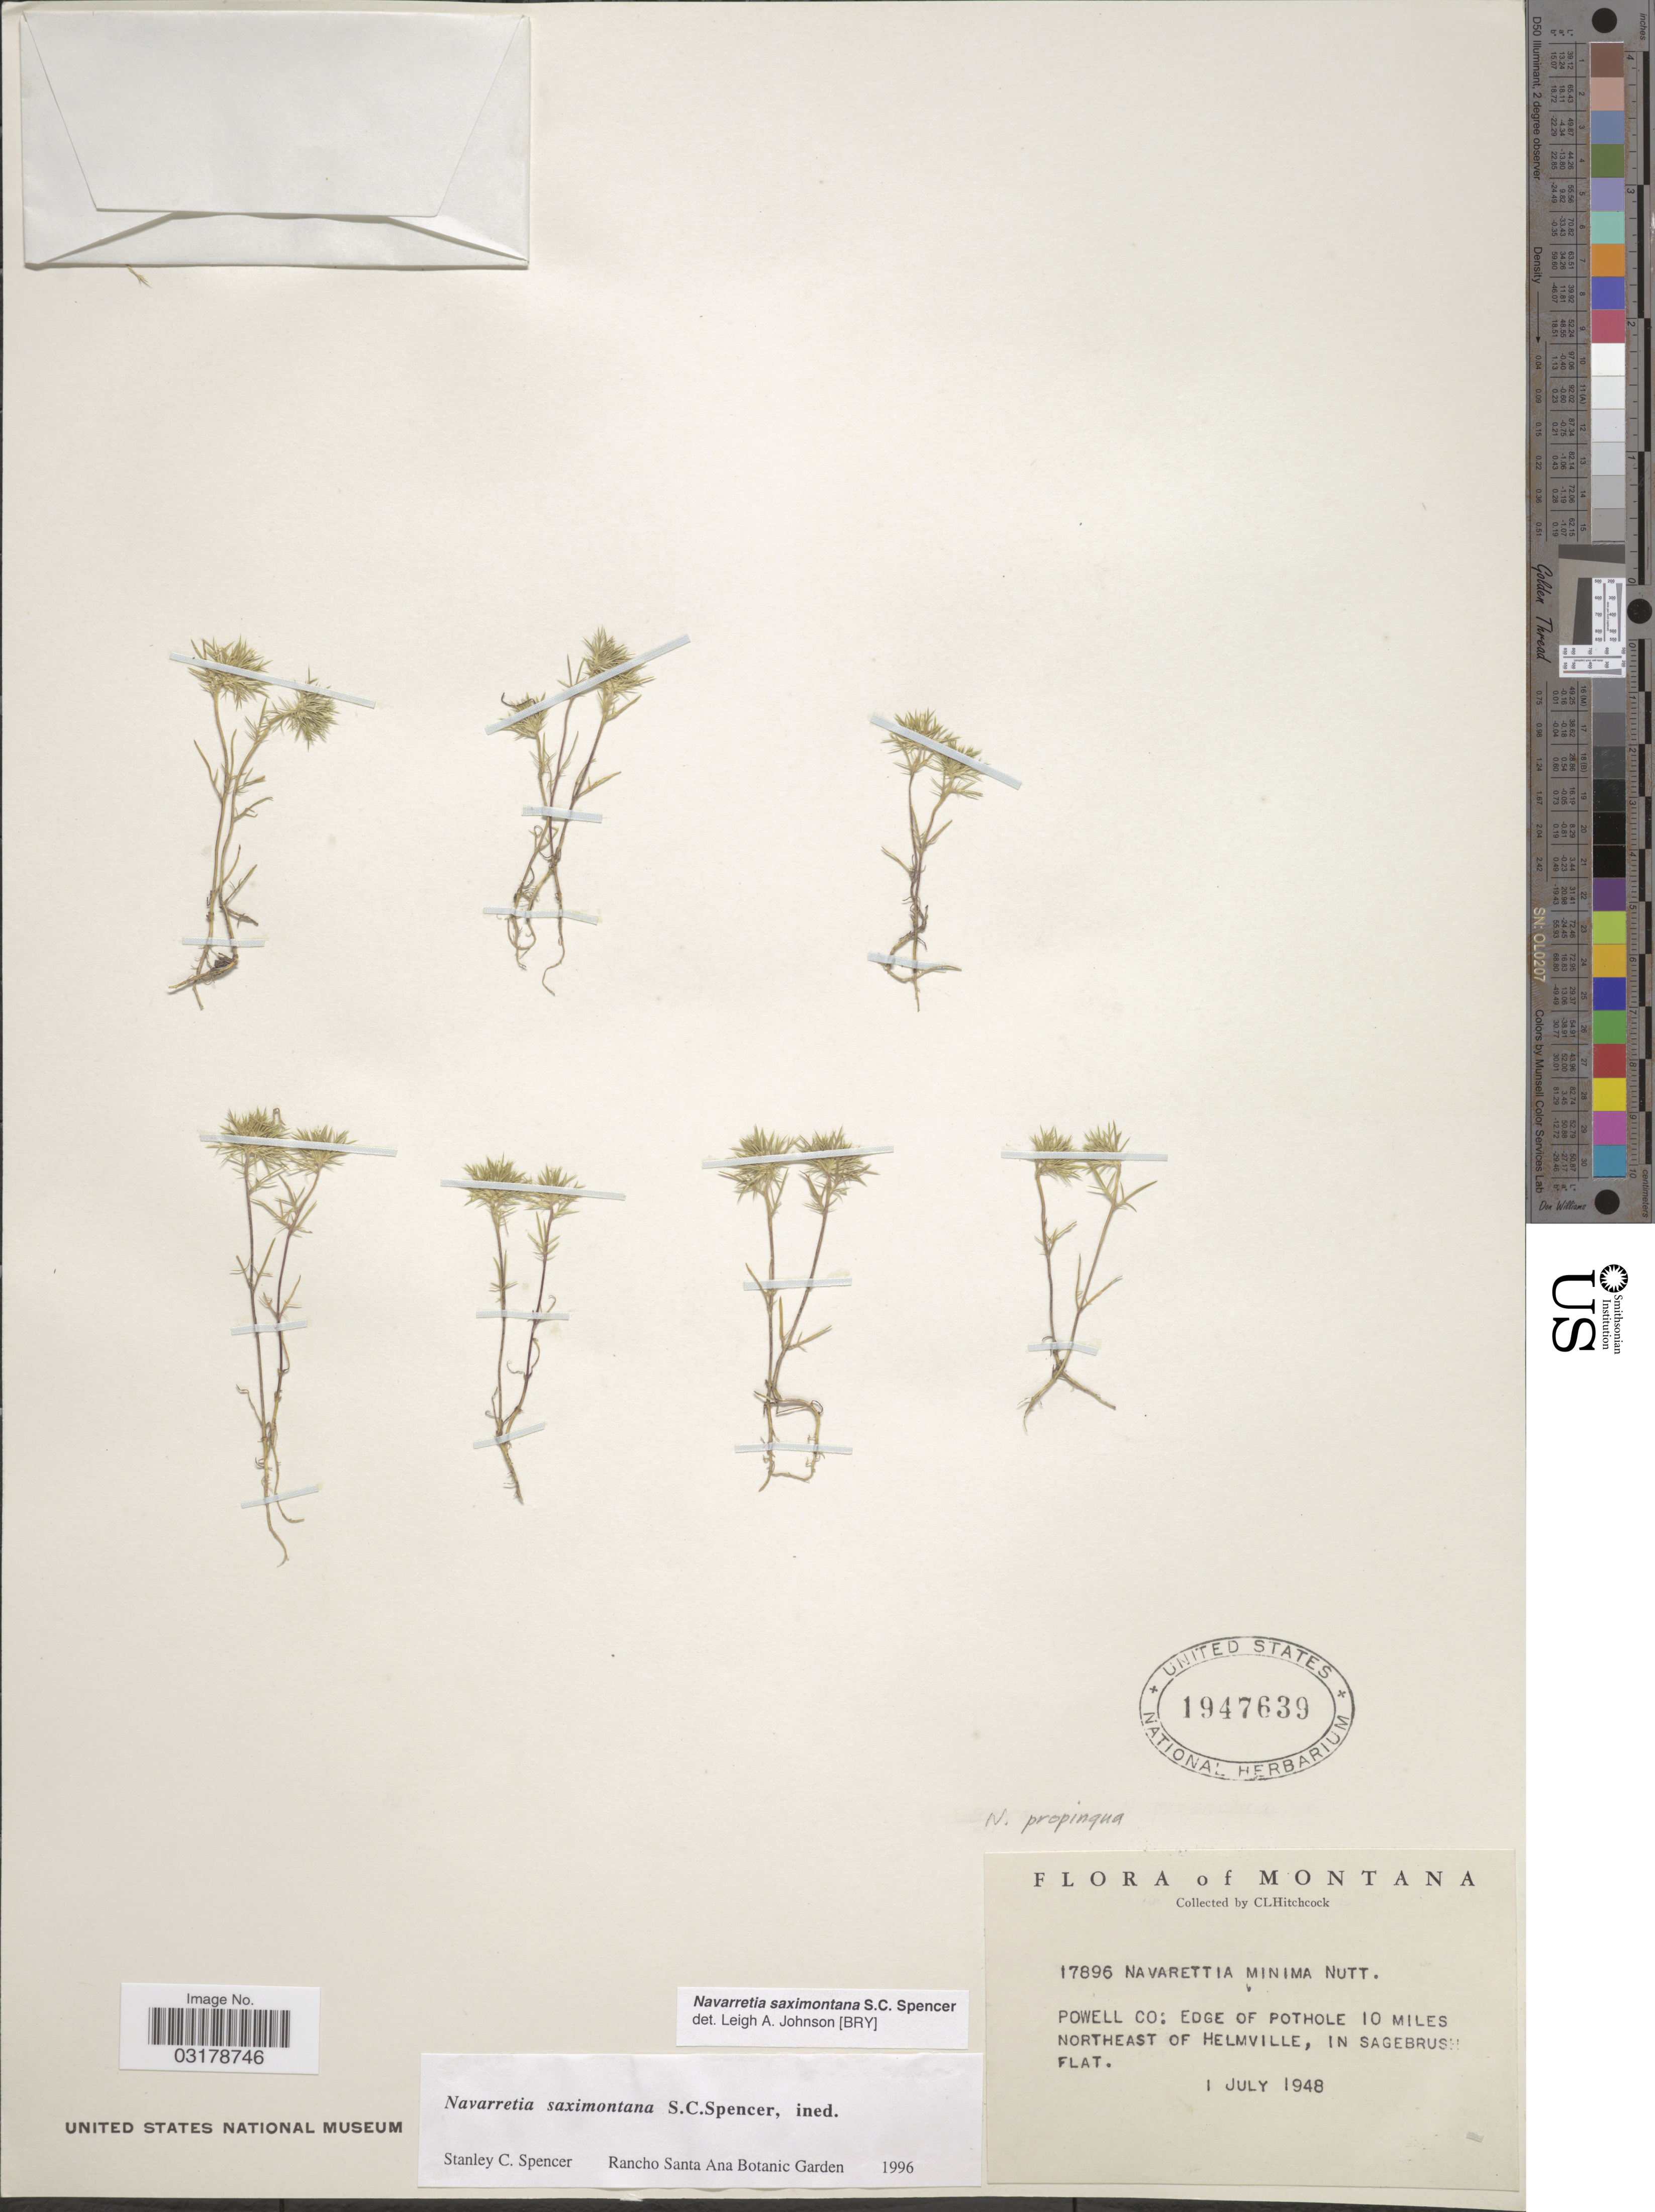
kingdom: Plantae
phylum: Tracheophyta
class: Magnoliopsida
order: Ericales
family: Polemoniaceae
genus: Navarretia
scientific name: Navarretia saximontana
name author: S.C. Spencer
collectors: C. L. Hitchcock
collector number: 17896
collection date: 1948-07-01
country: United States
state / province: Montana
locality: Powell Co: edge of Pothole 10 miles northeast of Helmville.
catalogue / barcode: US 1947639